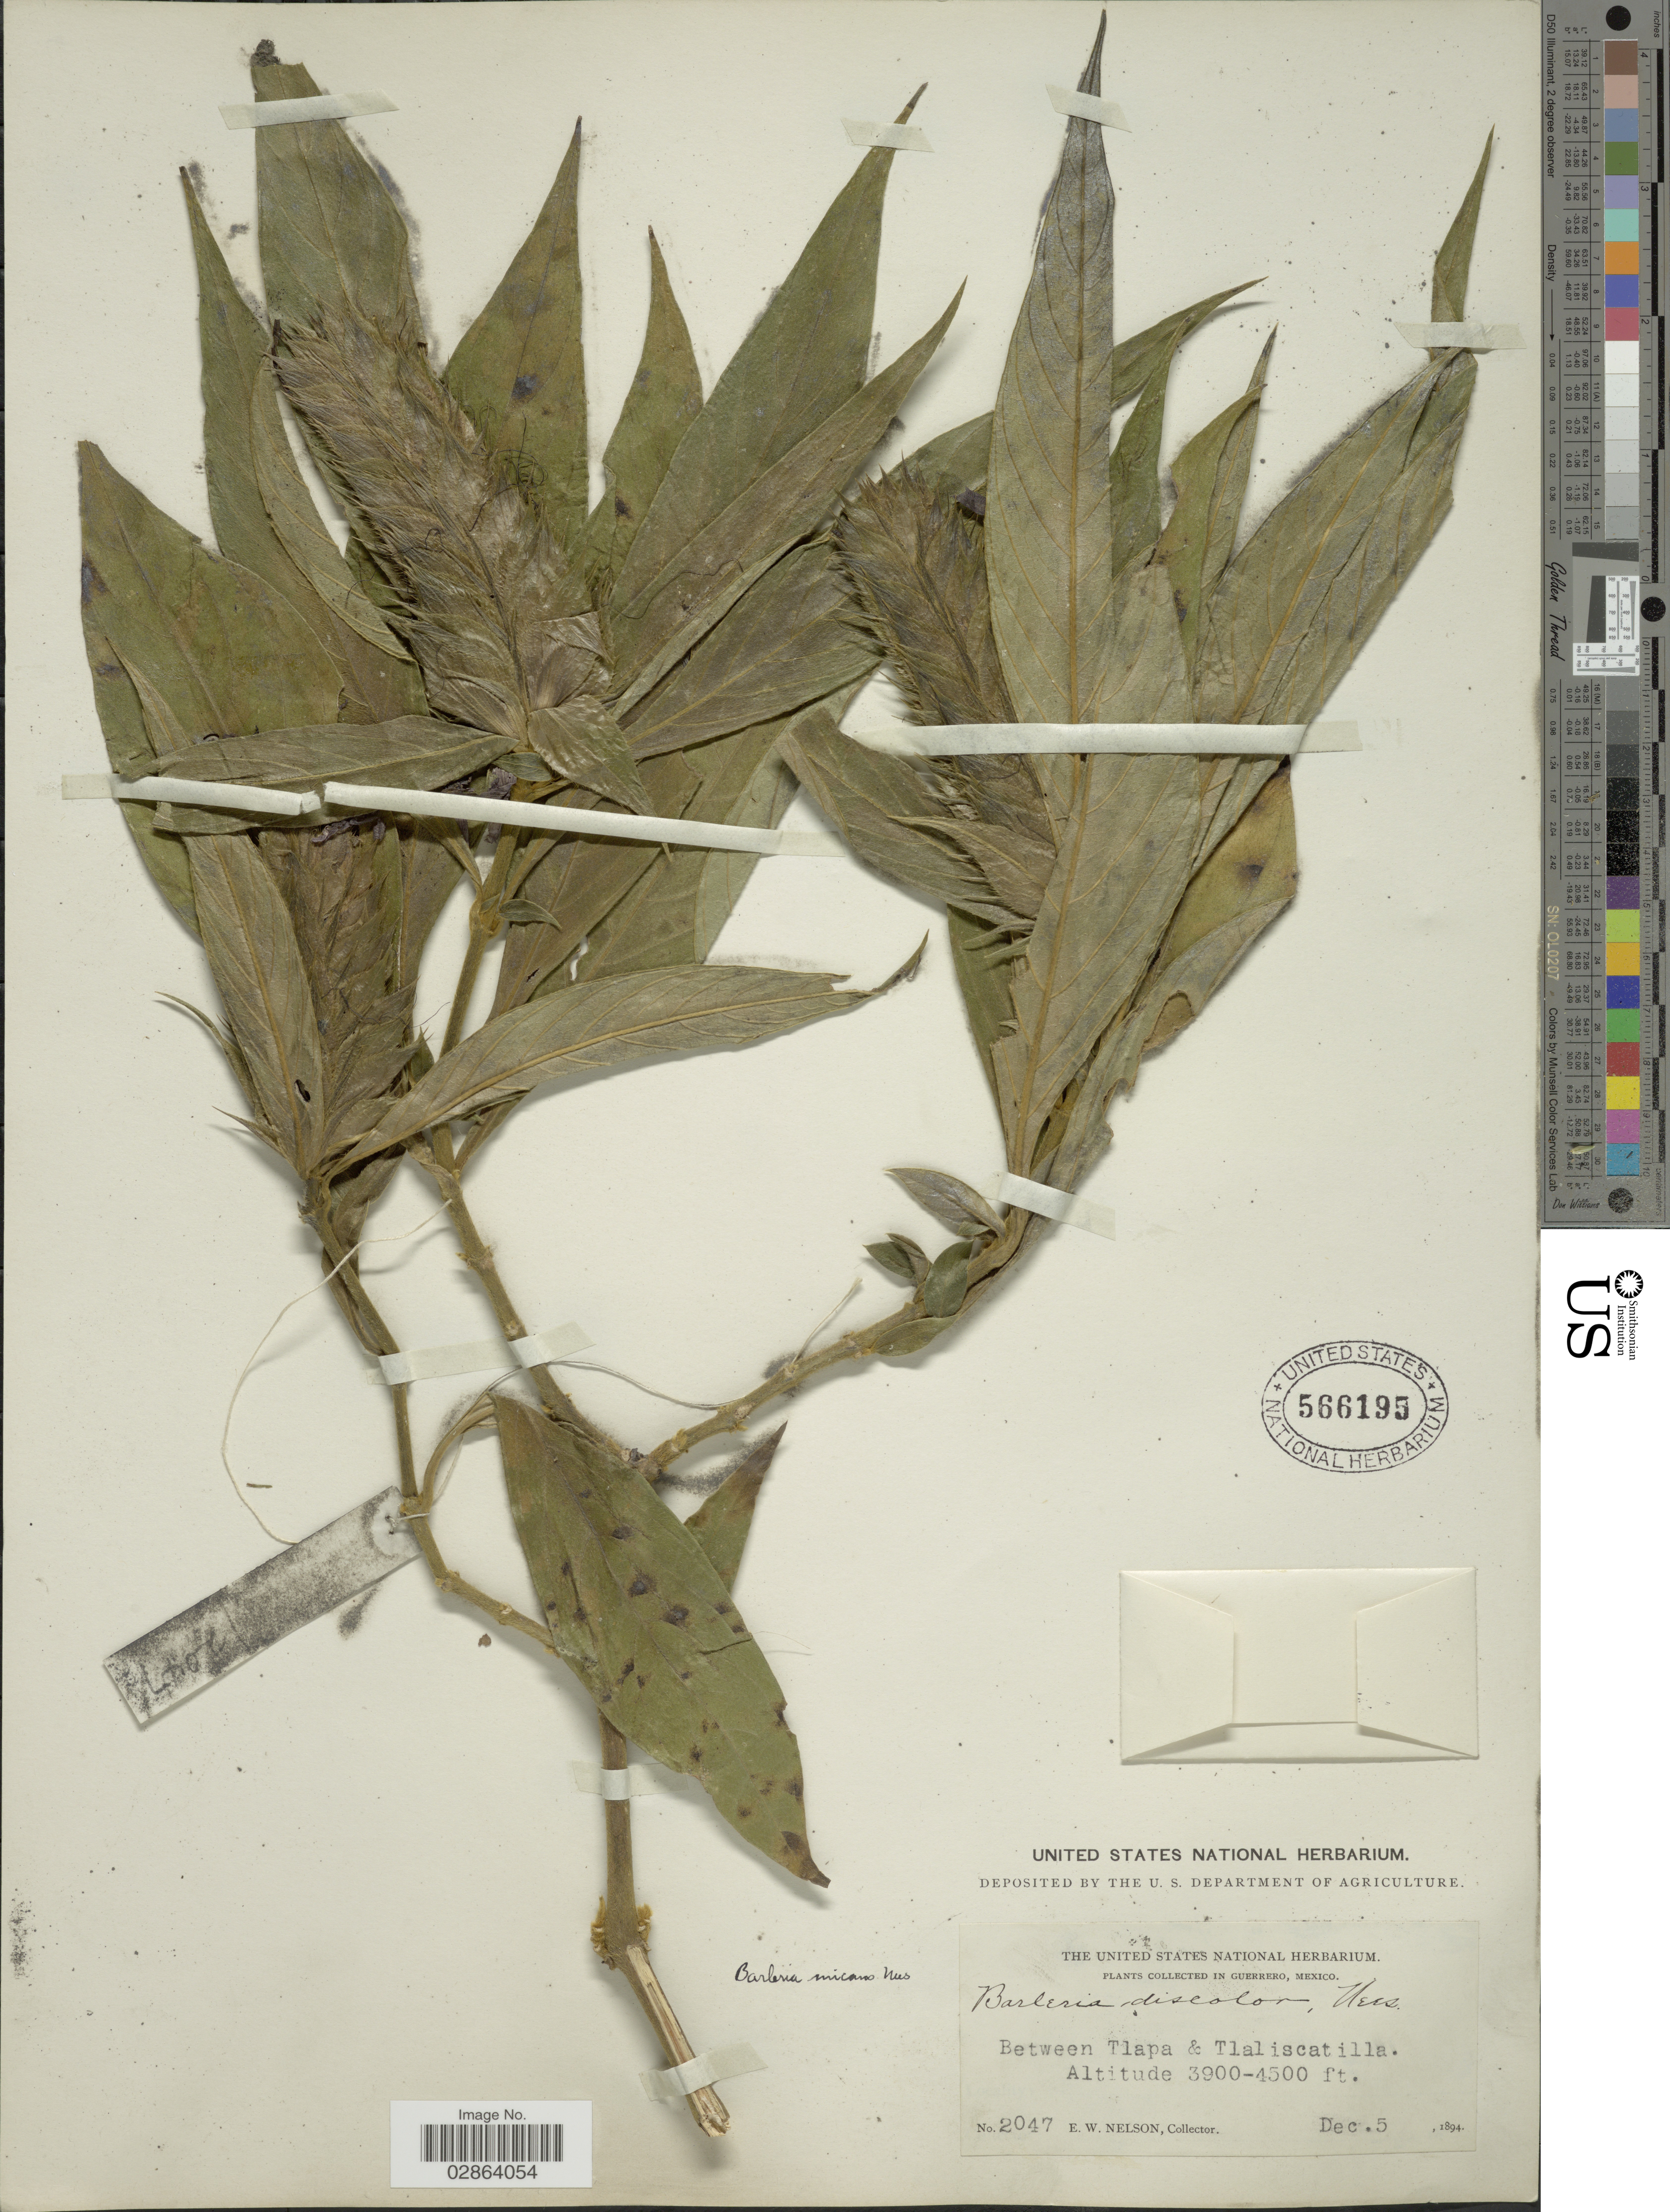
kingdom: Plantae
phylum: Tracheophyta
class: Magnoliopsida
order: Lamiales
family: Acanthaceae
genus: Barleria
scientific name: Barleria oenotheroides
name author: Dum. Cours.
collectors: E. W. Nelson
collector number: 2047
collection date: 1894-12-05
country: Mexico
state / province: Guerrero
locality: Between Tlapa & Tlaliscatilla.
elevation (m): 1189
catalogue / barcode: US 566195